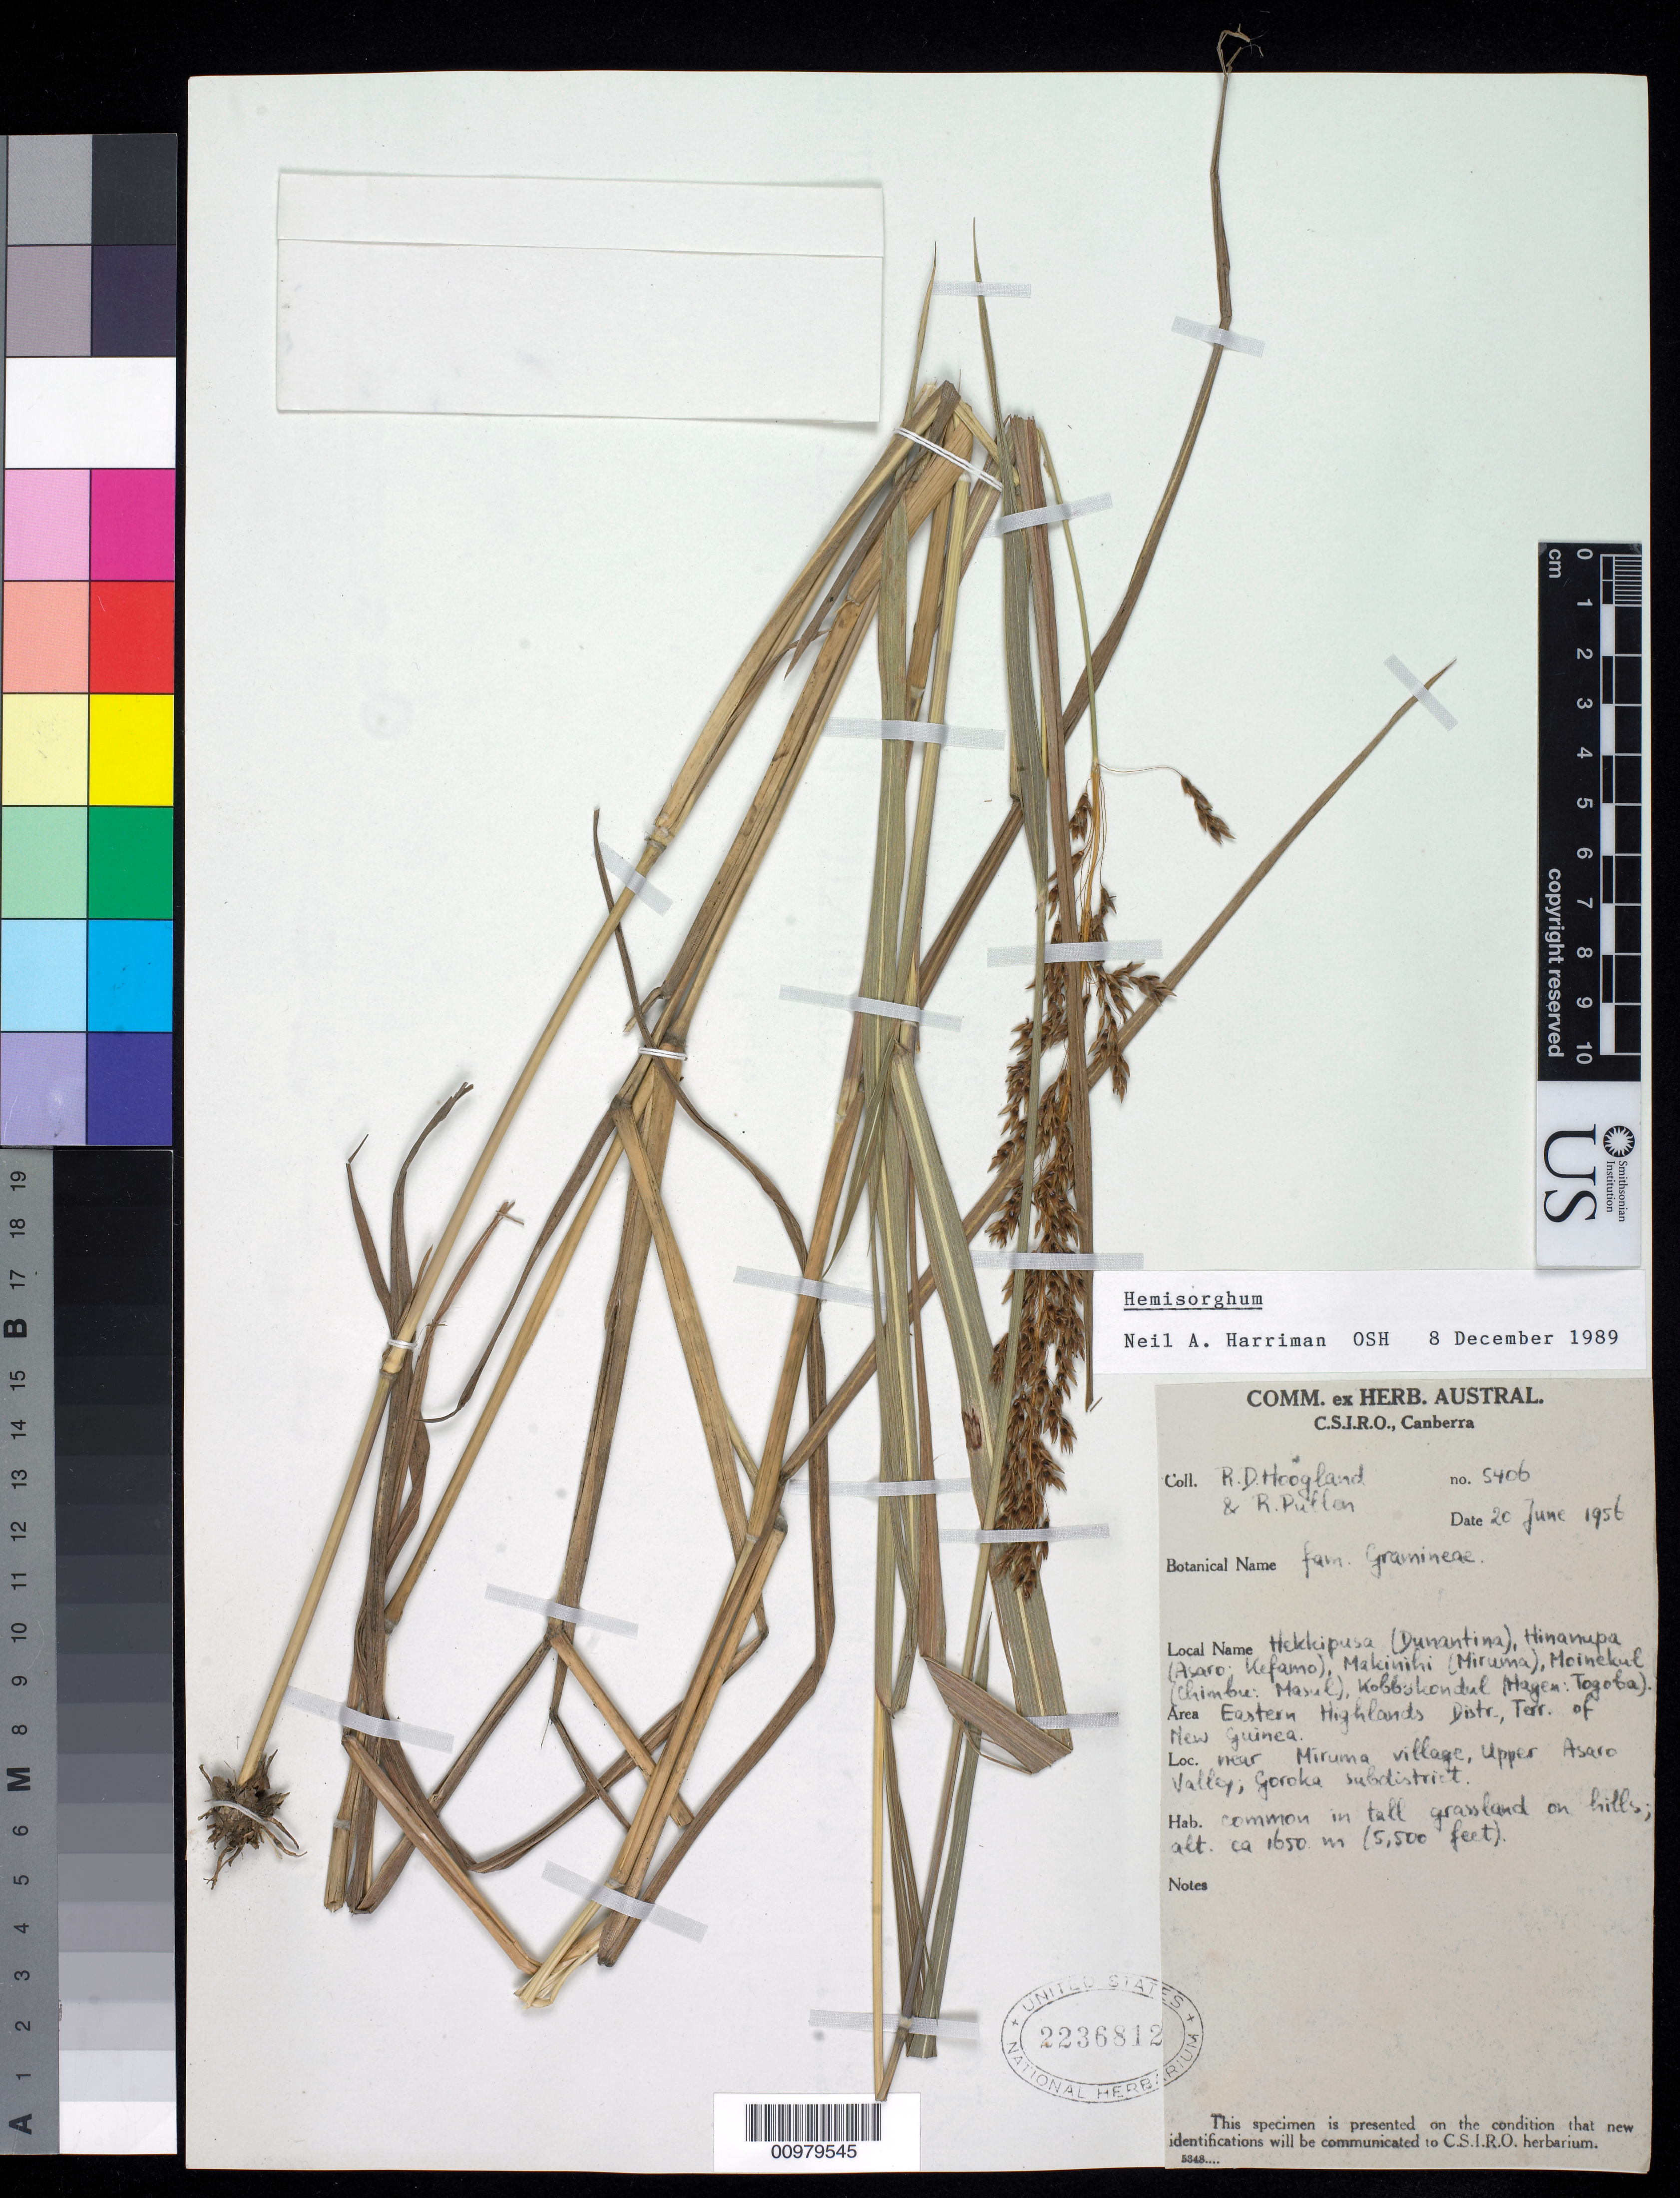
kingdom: Plantae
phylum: Tracheophyta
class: Liliopsida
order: Poales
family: Poaceae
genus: Hemisorghum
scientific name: Hemisorghum sp.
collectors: R. D. Hoogland & R. Pullen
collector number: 5406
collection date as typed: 20 May 1956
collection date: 1956-05-20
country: Papua New Guinea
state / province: Eastern Highlands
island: New Guinea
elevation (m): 1676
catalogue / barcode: US 2236812